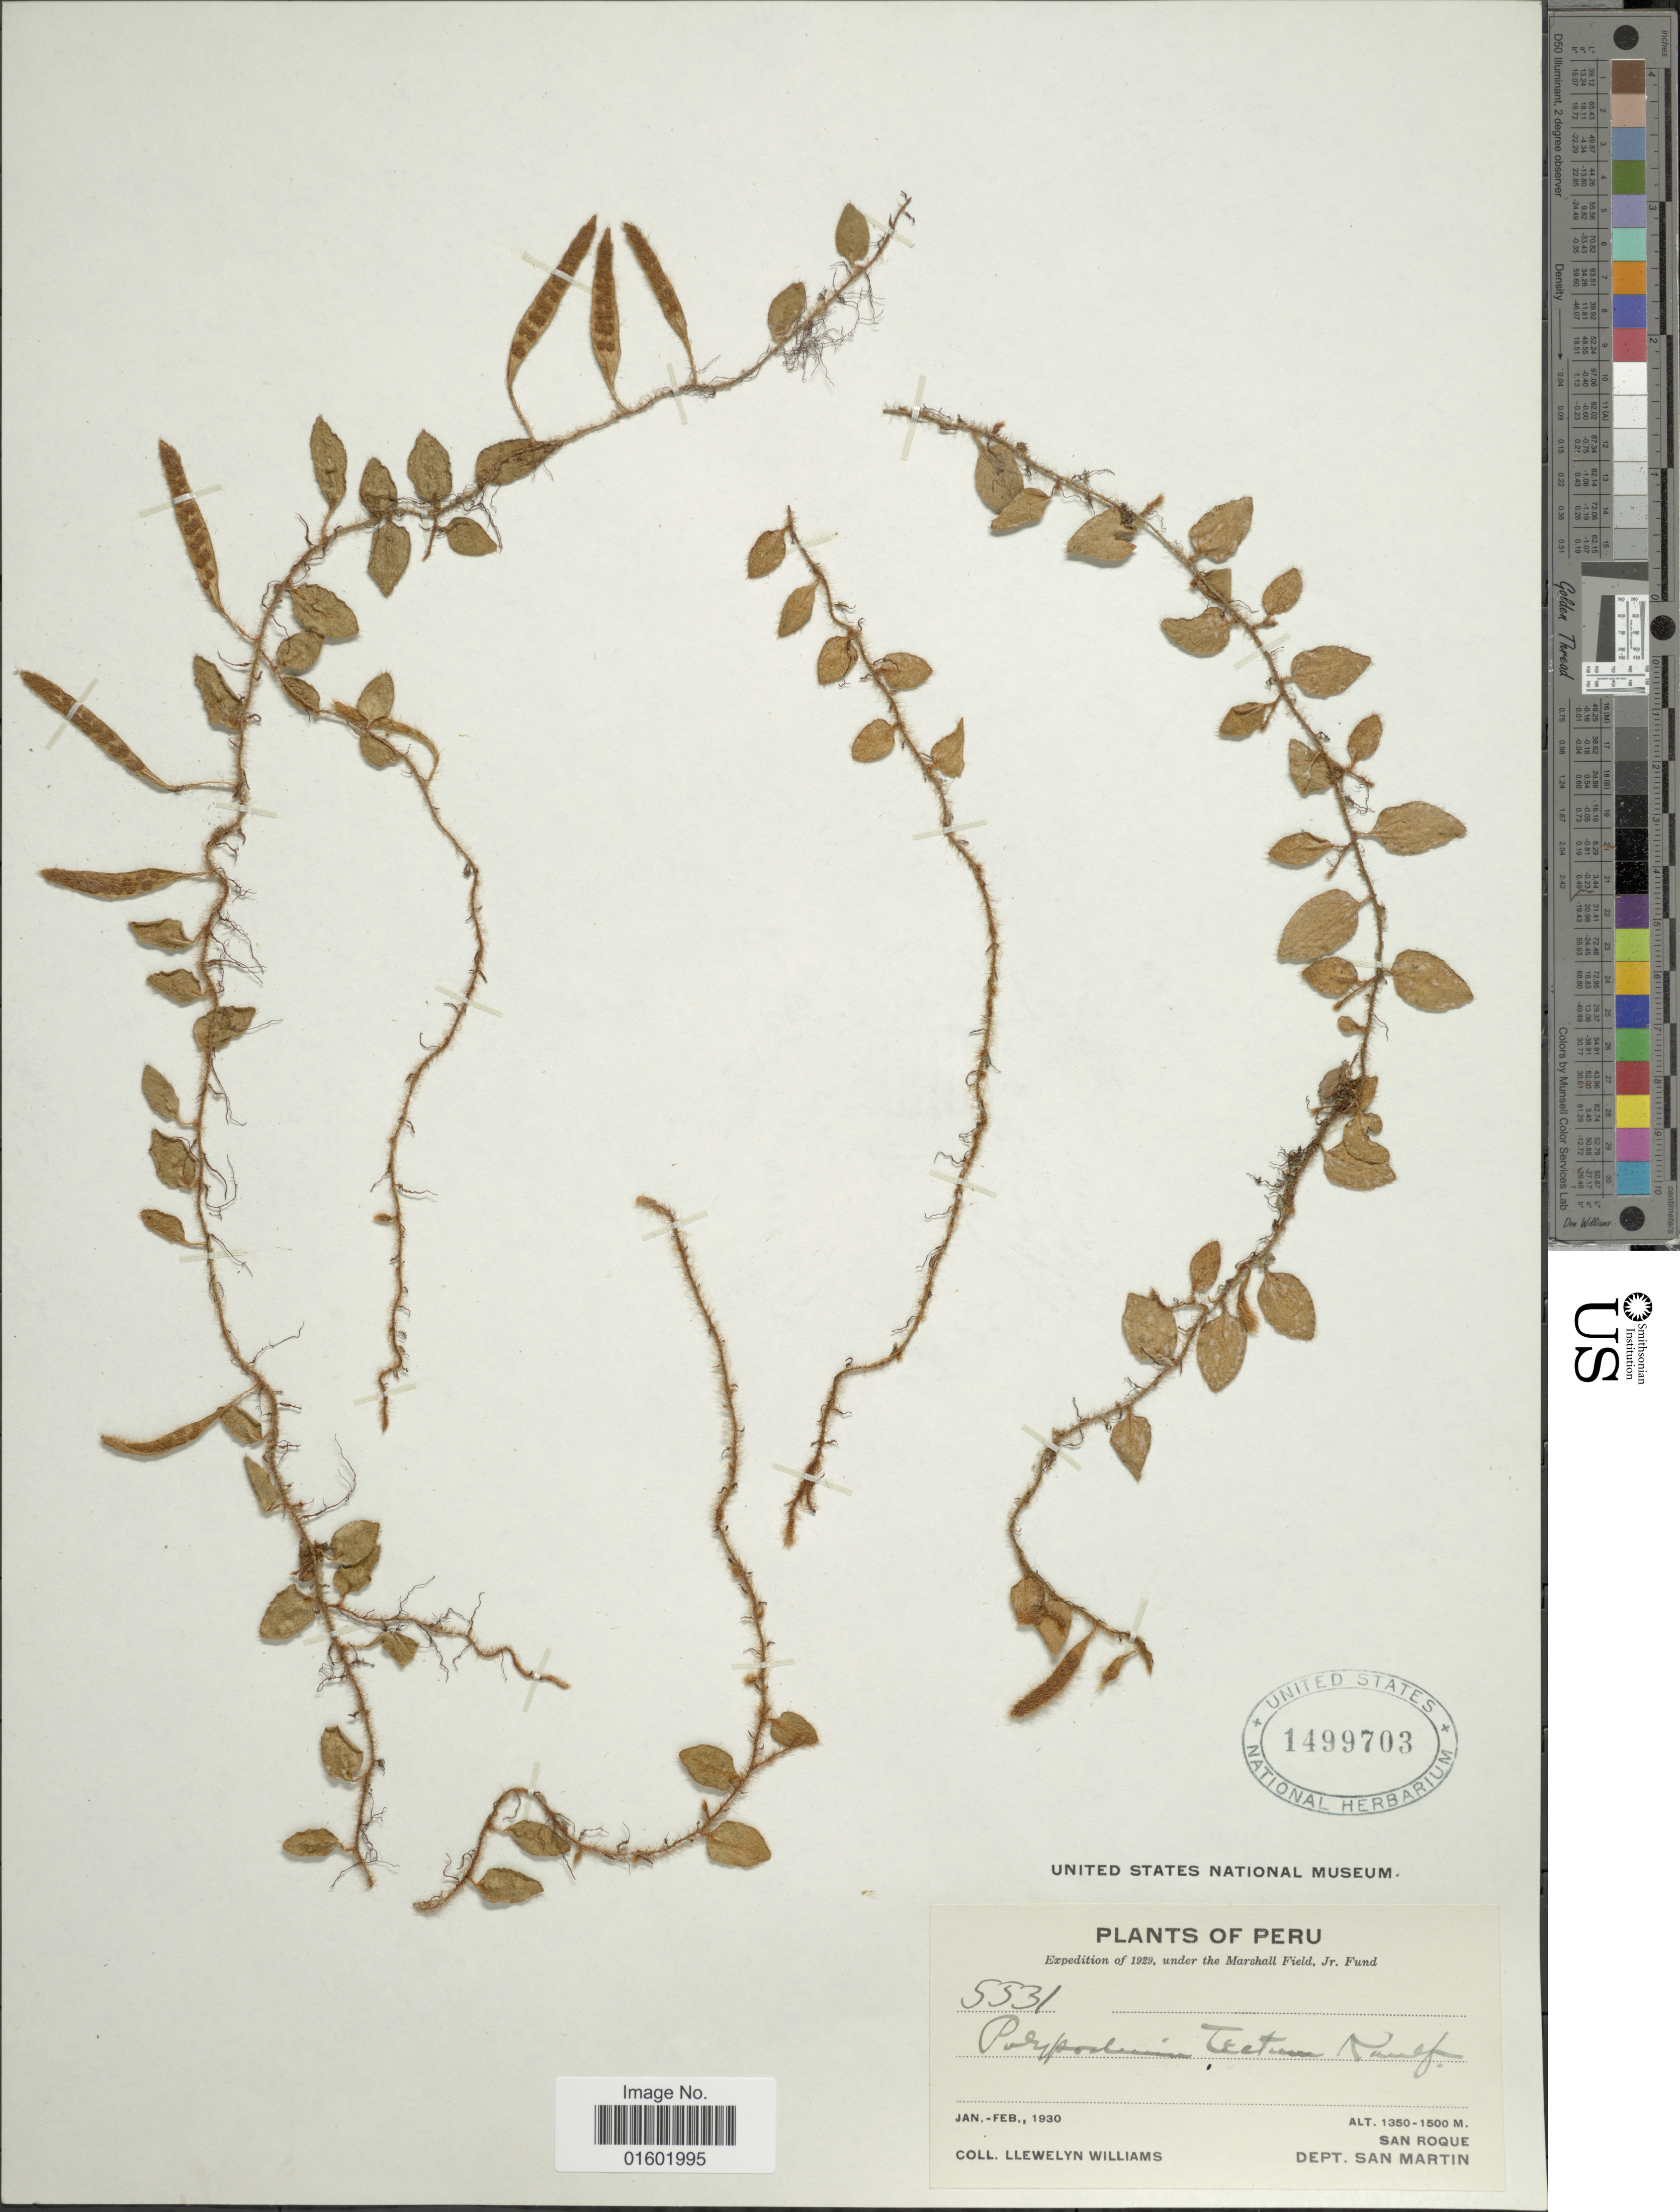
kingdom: Plantae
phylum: Tracheophyta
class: Polypodiopsida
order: Polypodiales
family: Polypodiaceae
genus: Microgramma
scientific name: Microgramma tecta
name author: (Kaulf.) Alston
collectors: Ll. Williams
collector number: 5531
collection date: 1930-01/1930-02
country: Peru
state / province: San Martín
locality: San Roque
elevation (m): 1350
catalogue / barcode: US 1499703